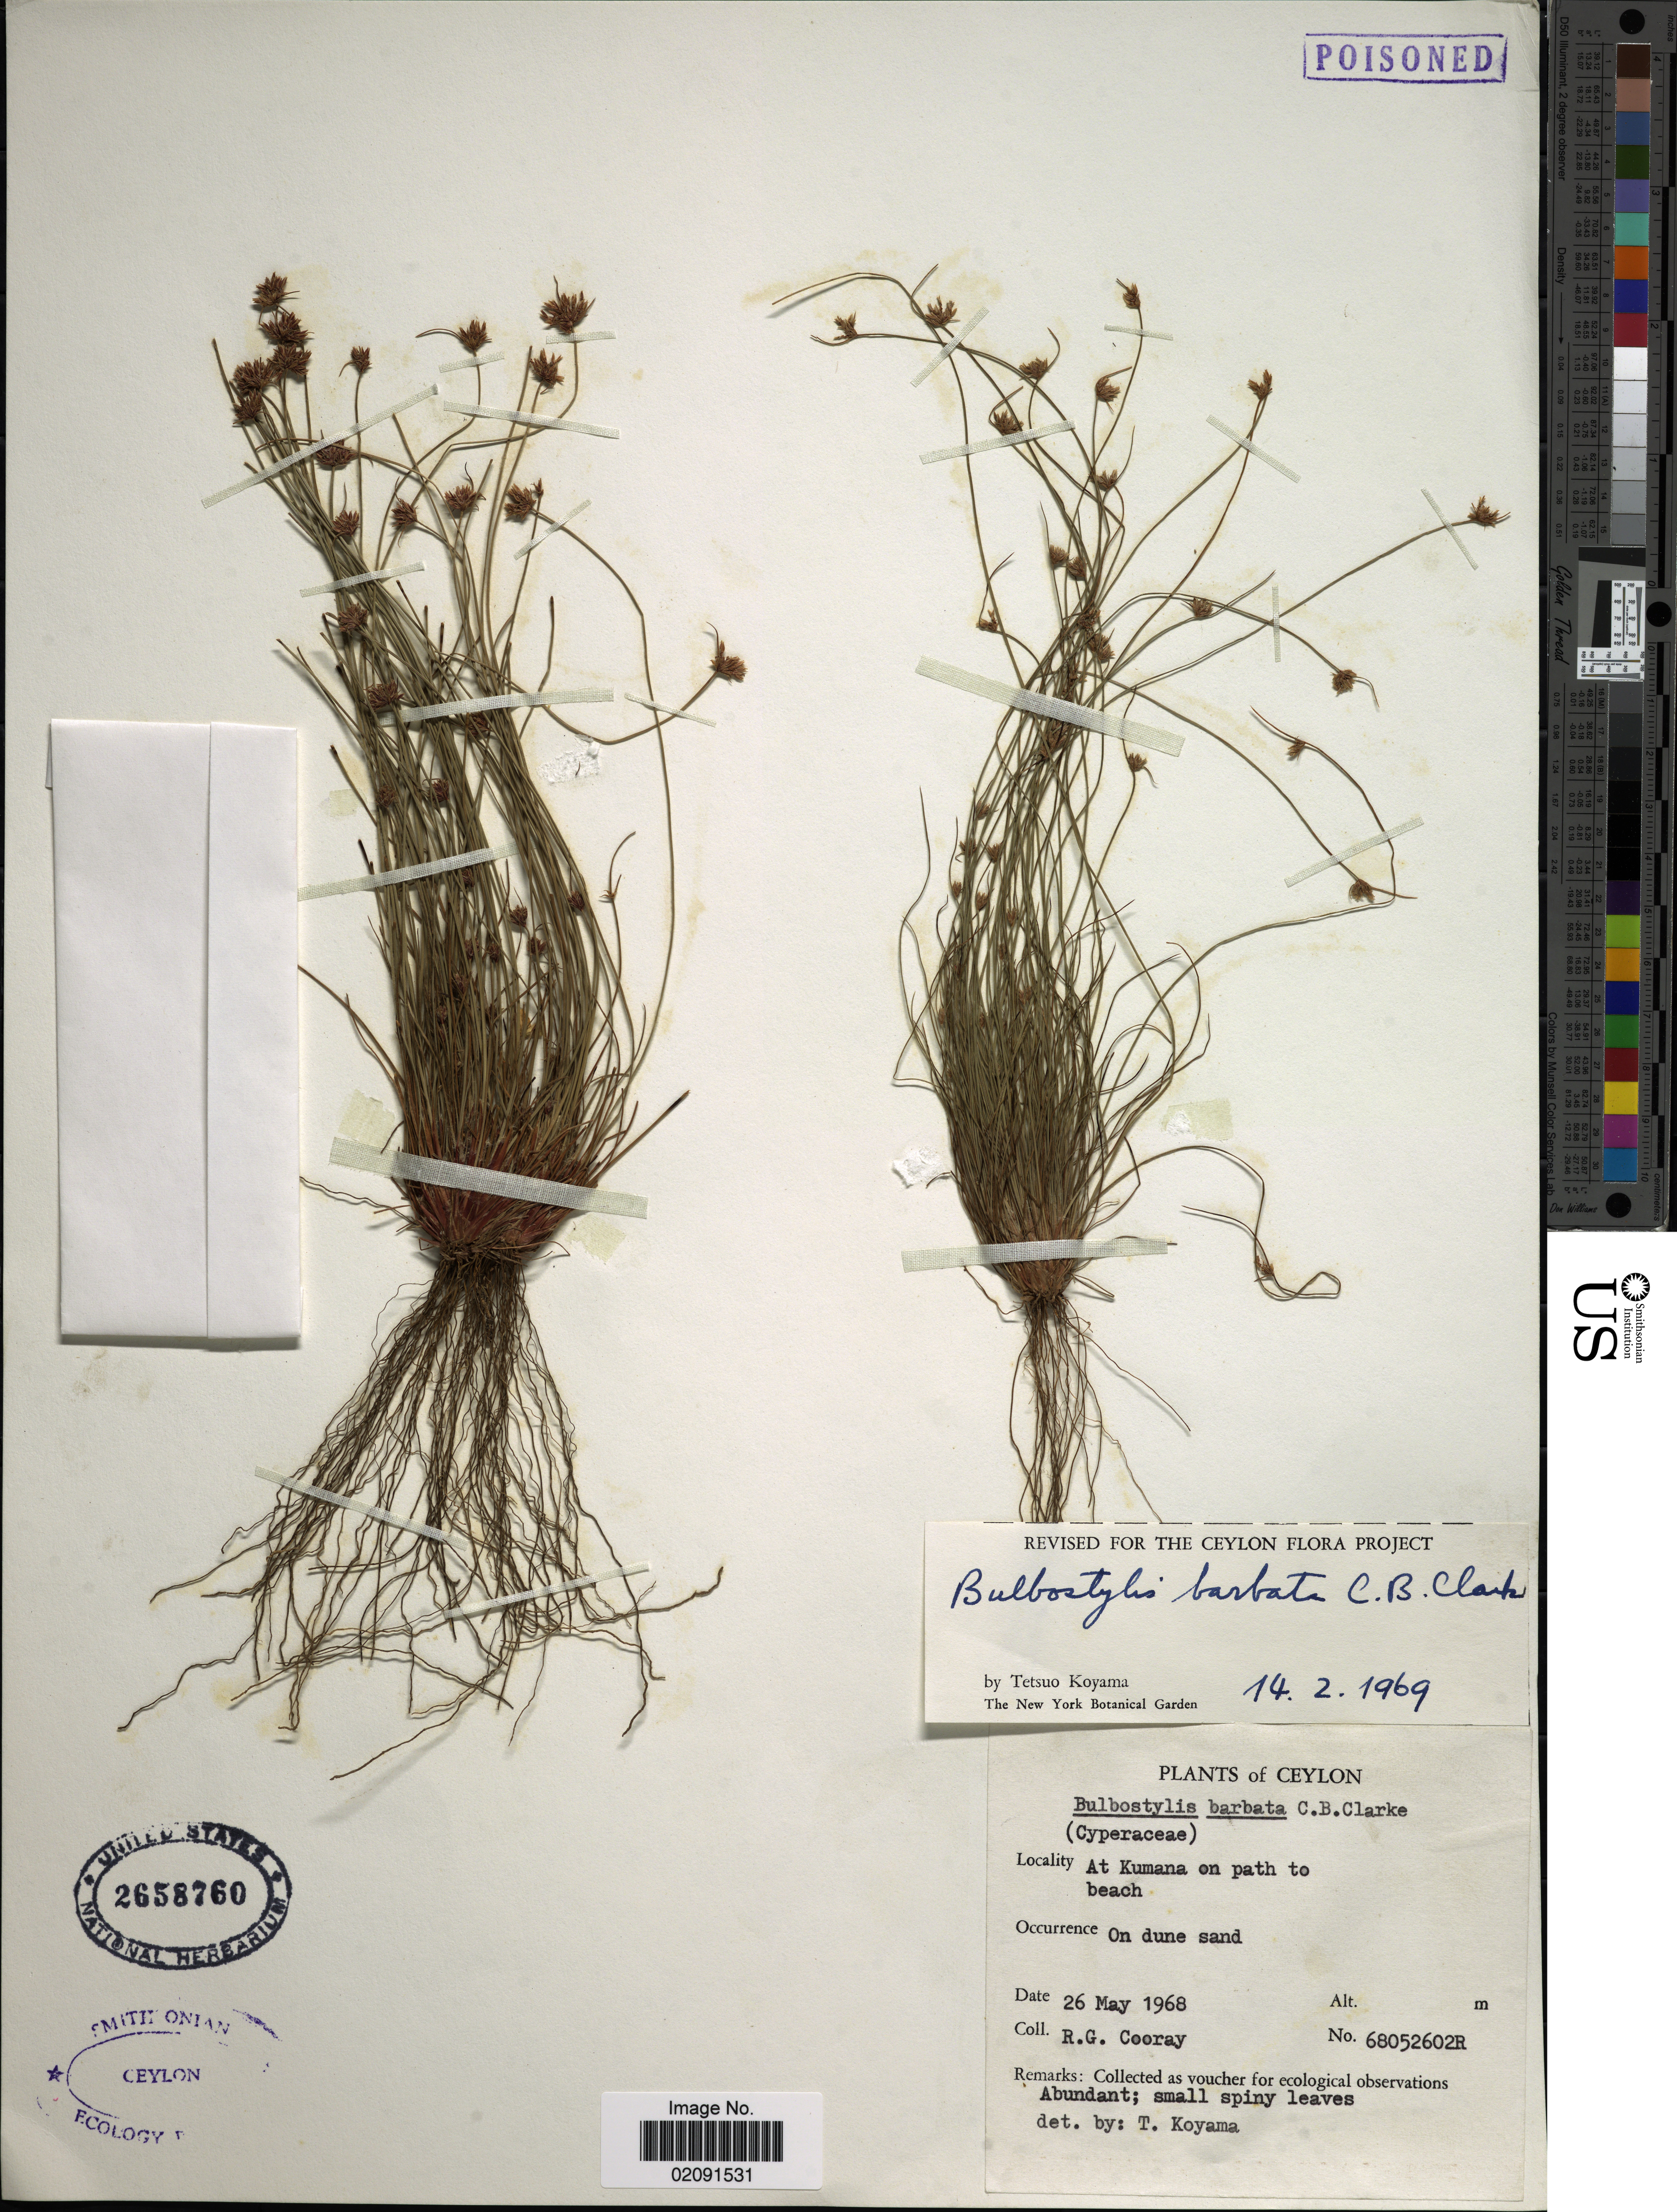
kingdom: Plantae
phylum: Tracheophyta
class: Liliopsida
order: Poales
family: Cyperaceae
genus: Bulbostylis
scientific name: Bulbostylis barbata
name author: (Rottb.) C.B. Clarke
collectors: R. Cooray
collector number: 68052602R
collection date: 1968-05-26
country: Sri Lanka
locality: Ceylon, At Kumana on path to beach, on dune sand.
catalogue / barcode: US 2658760